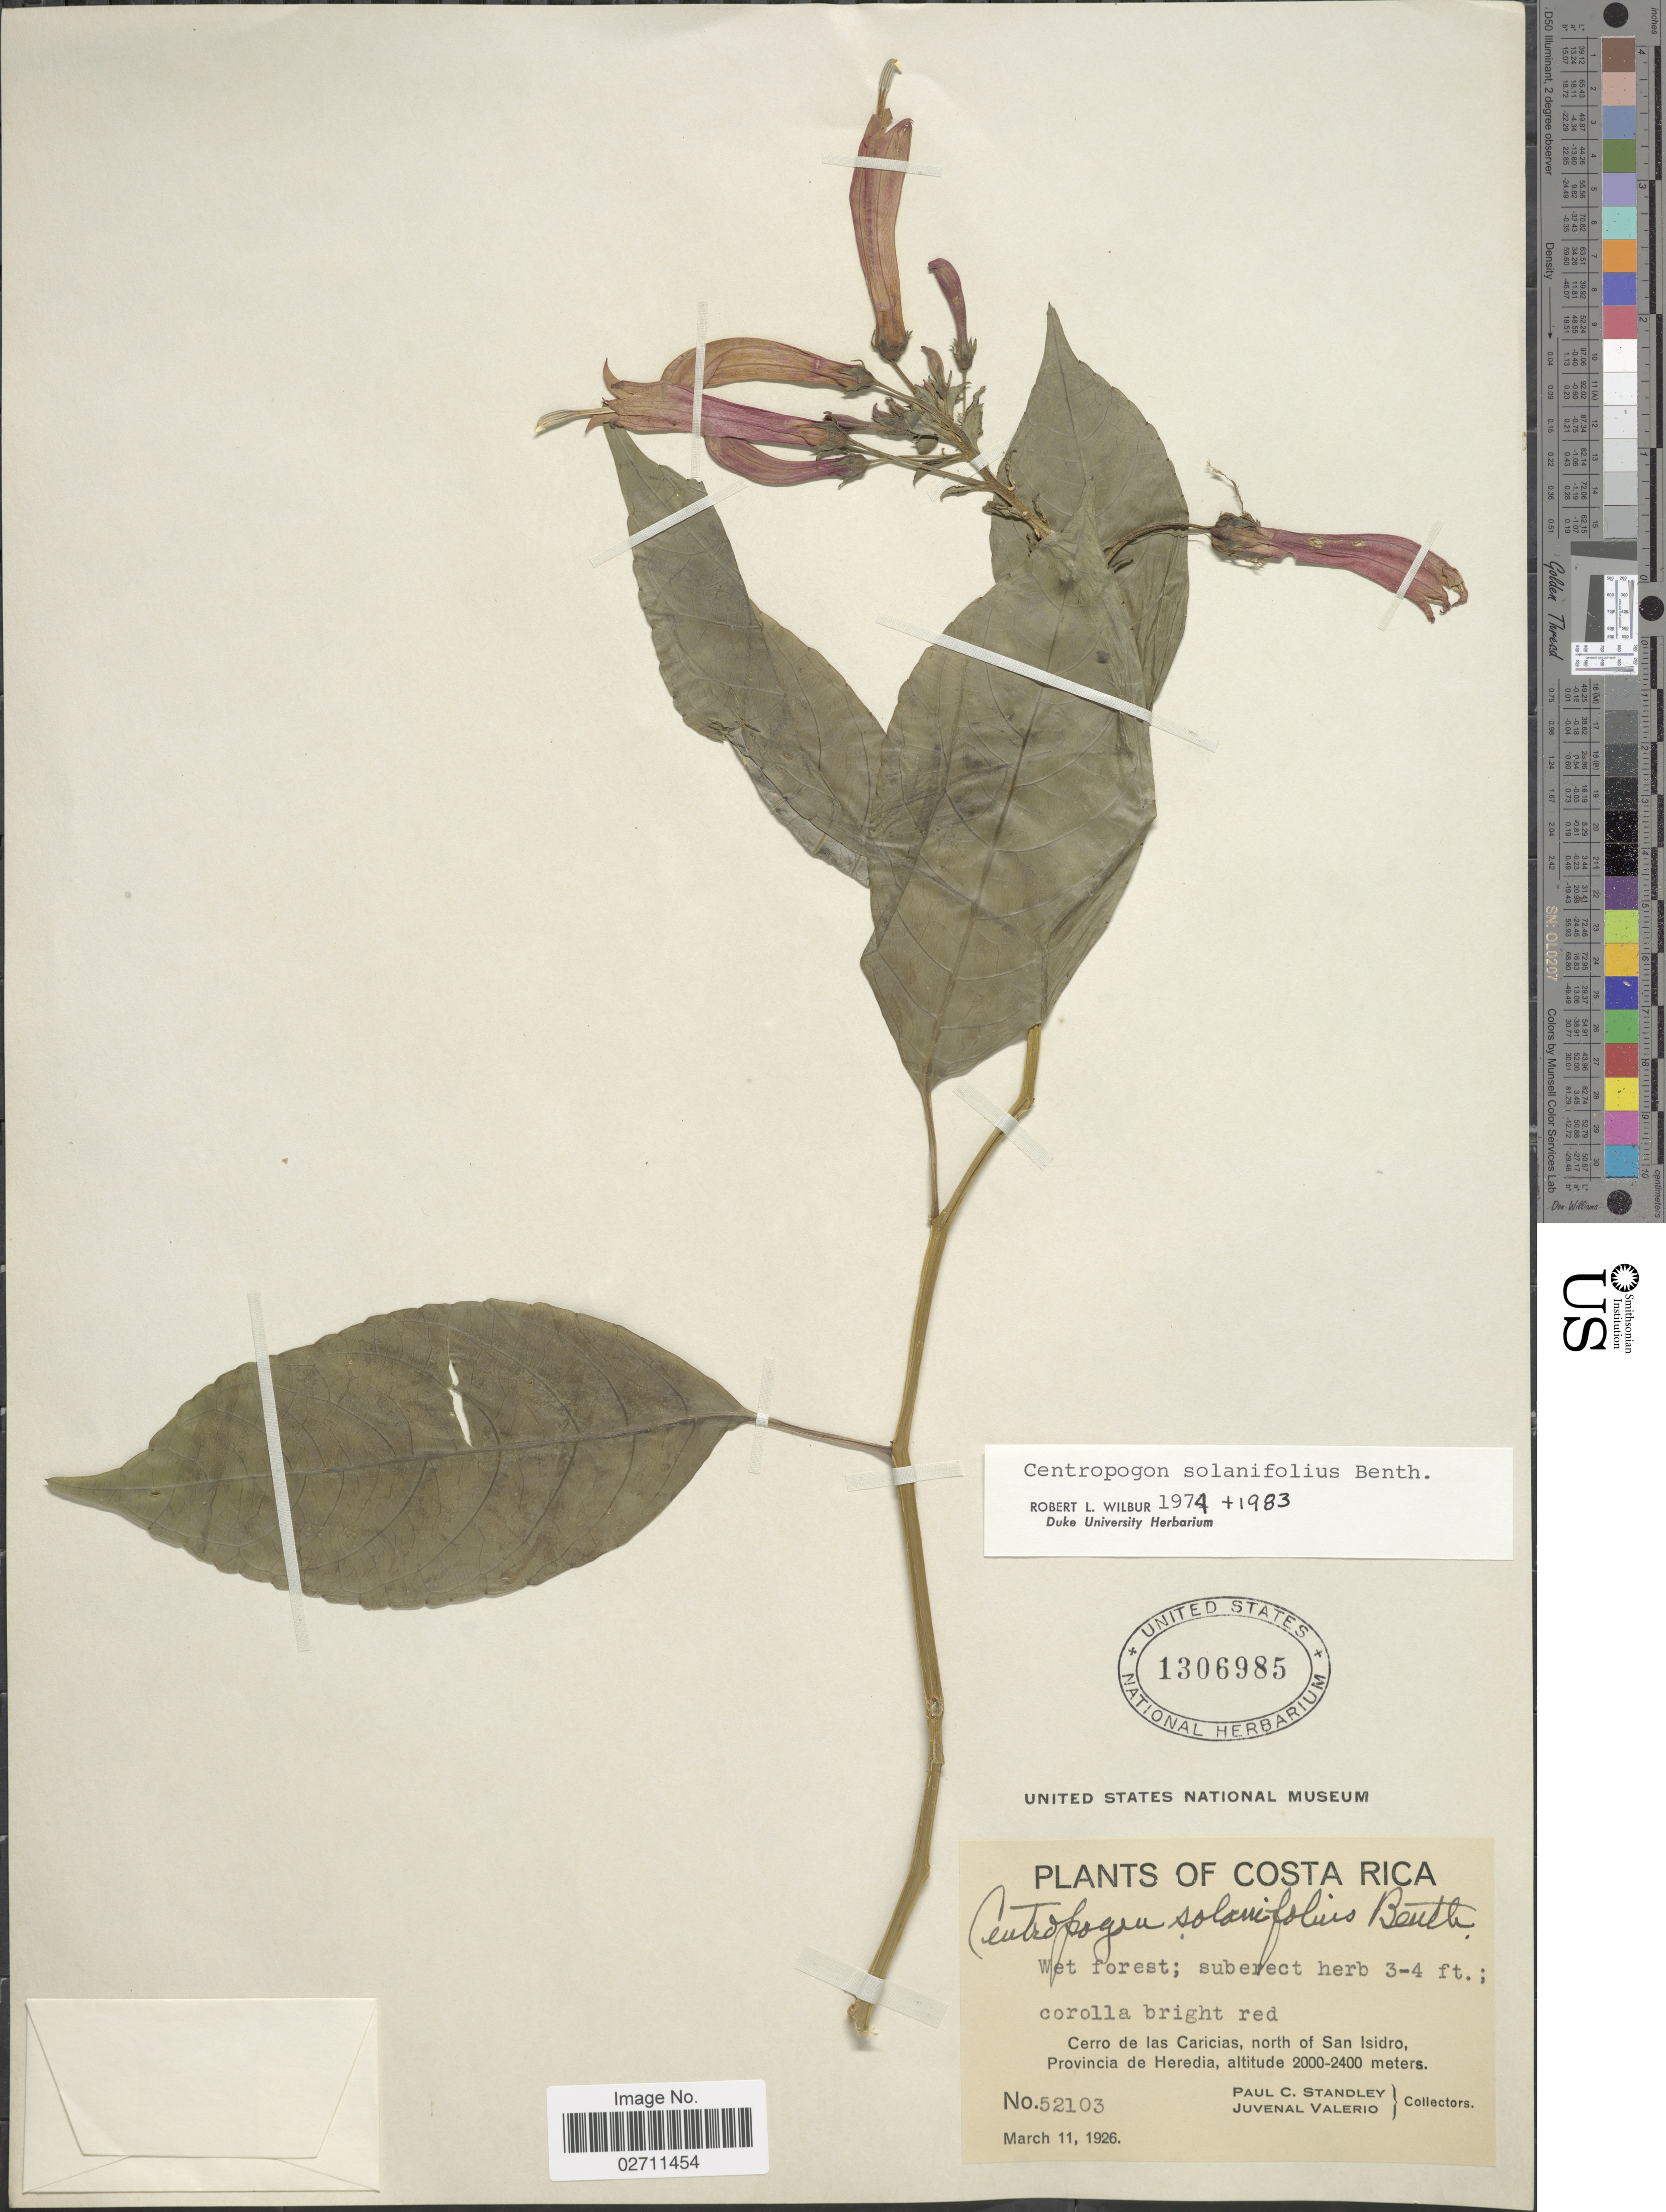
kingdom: Plantae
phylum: Tracheophyta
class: Magnoliopsida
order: Asterales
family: Campanulaceae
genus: Centropogon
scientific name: Centropogon solanifolius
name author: Benth.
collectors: P. C. Standley & J. Valerio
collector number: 52103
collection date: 1926-03-11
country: Costa Rica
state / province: Heredia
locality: Cerro de las Caricias, north of San Isidro.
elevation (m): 2000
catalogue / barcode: US 1306985